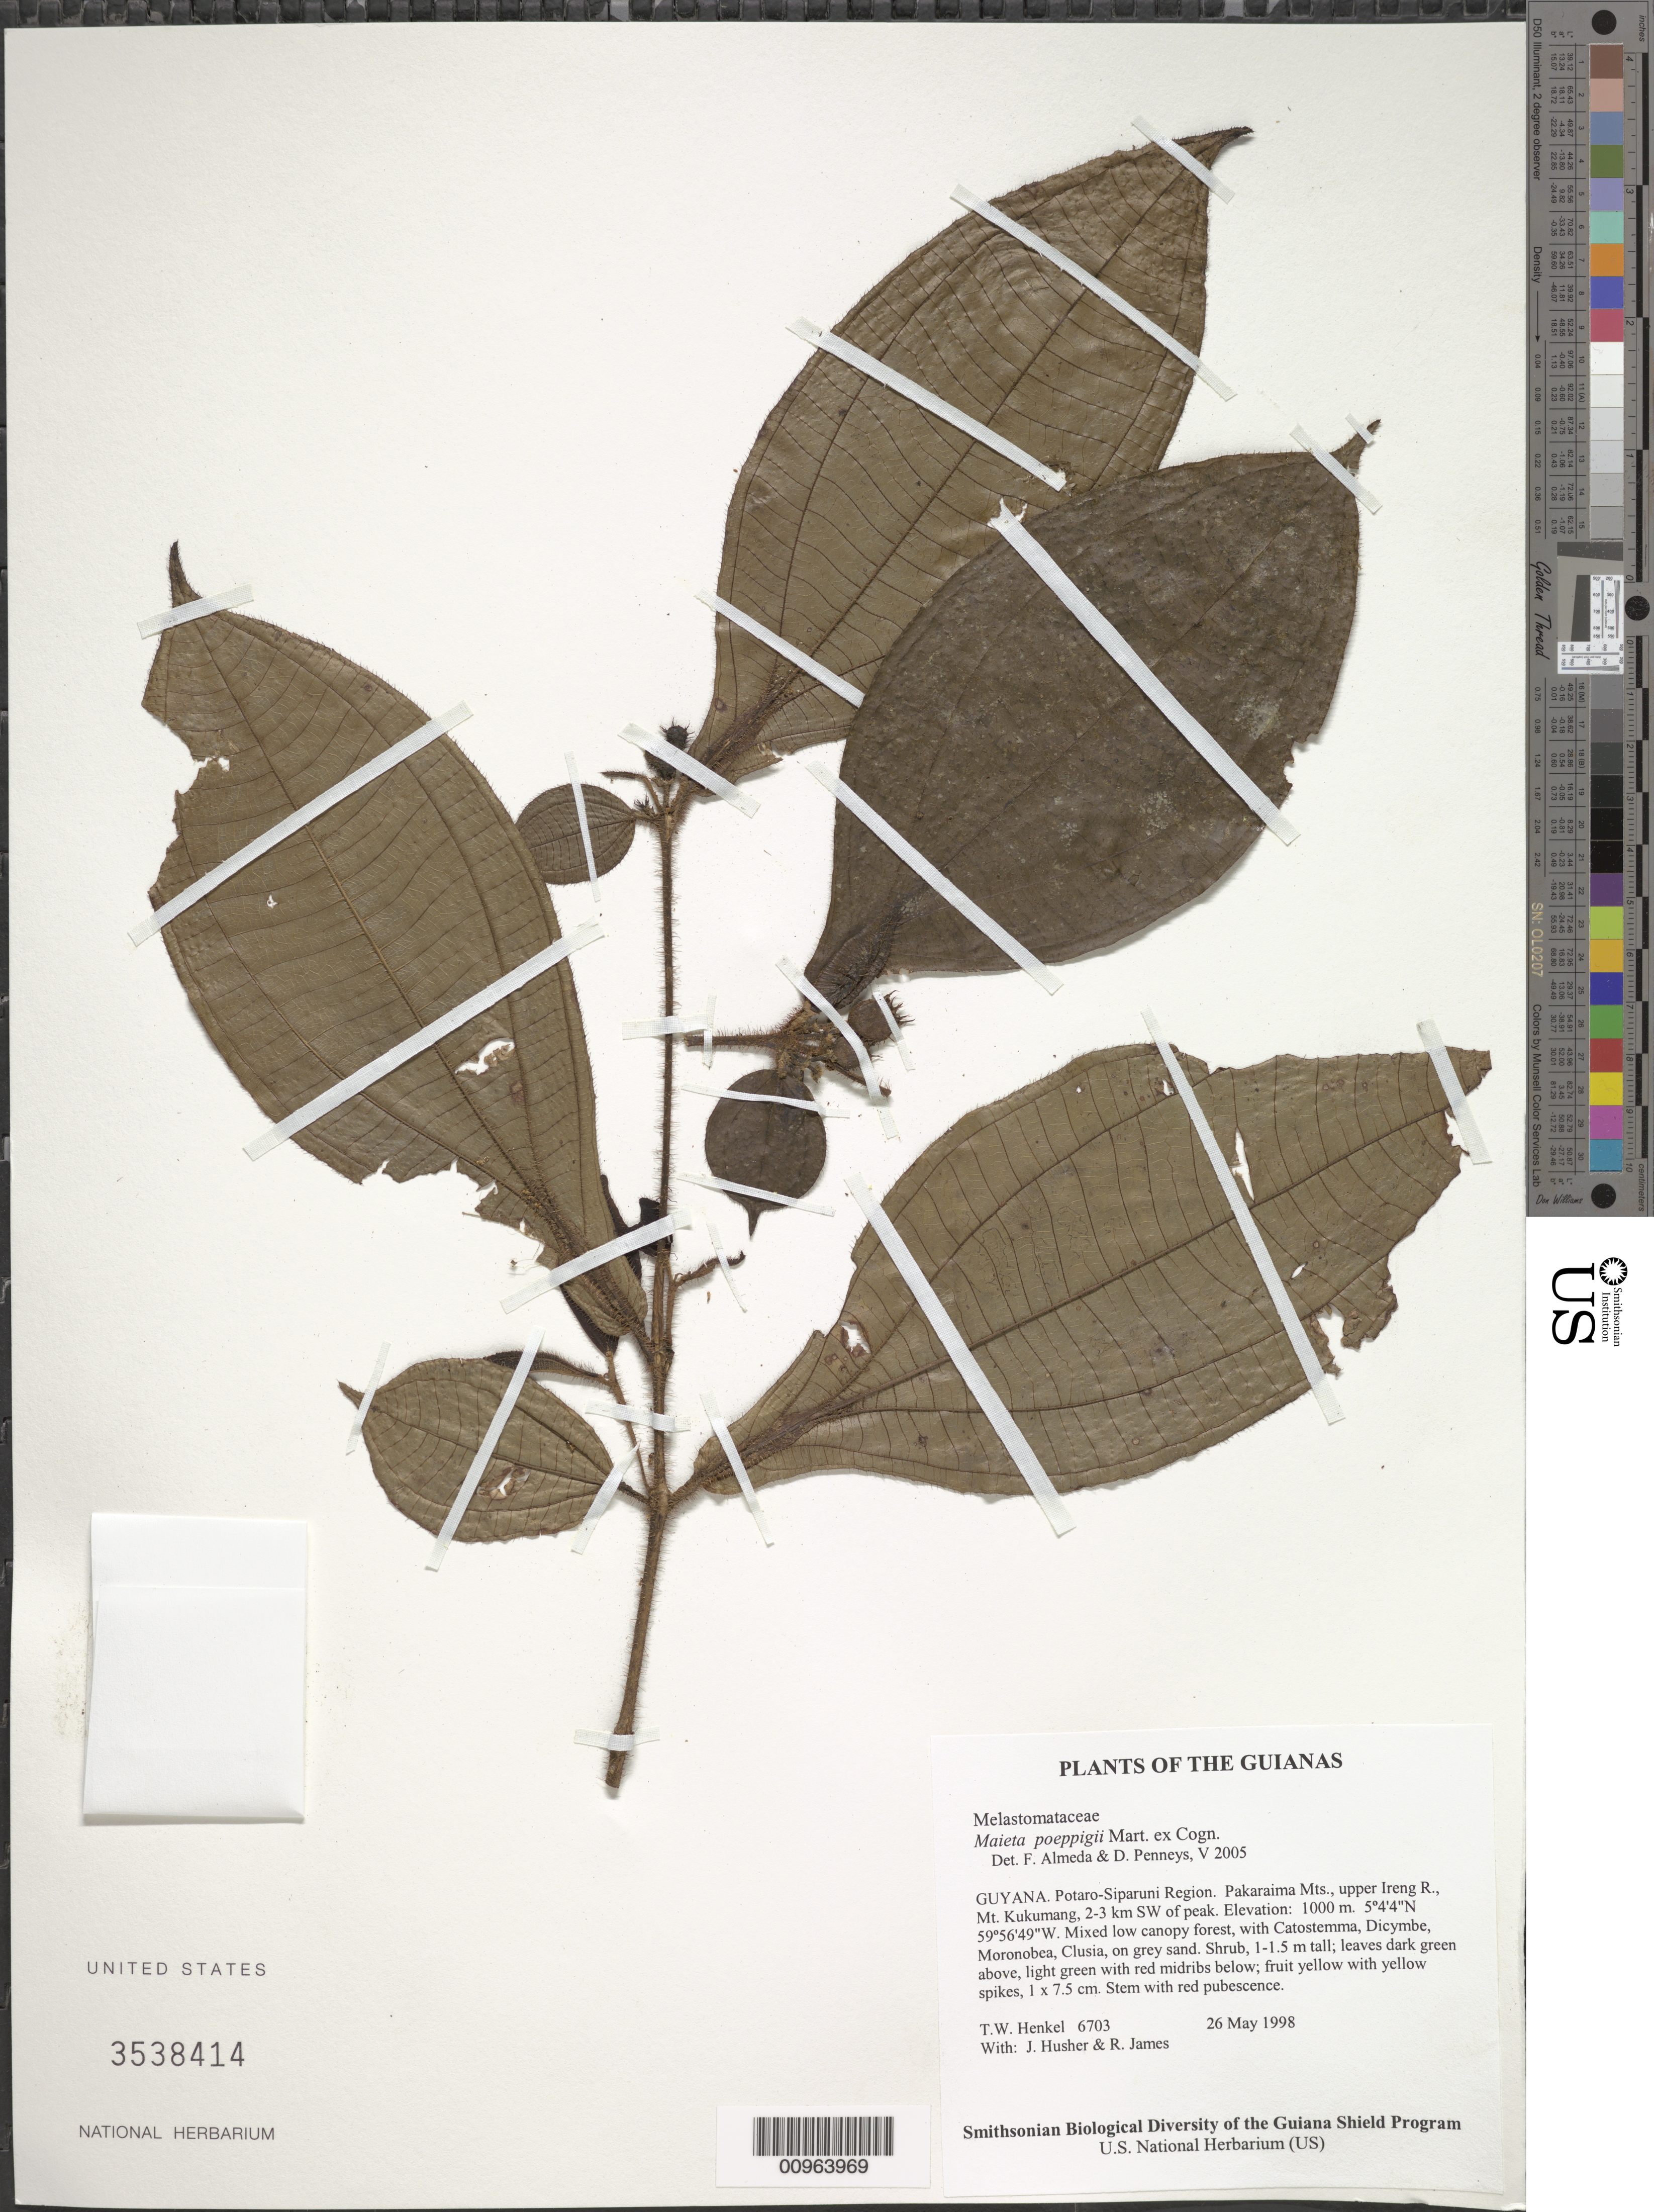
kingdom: Plantae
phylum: Tracheophyta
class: Magnoliopsida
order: Myrtales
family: Melastomataceae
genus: Maieta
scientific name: Maieta poeppigii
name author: Mart. ex Cogn.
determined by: Almeda, F.; Penneys, D. S.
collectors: T. Henkel, J. Husher & R. James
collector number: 6703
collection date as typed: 26 May 1998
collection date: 1998-05-26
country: Guyana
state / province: Potaro-Siparuni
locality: Pakaraima Mts., upper Ireng R., Mt. Kukumang, 2-3 km SW of peak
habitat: Mixed low canopy forest, with Catostemma, Dicymbe, Moronobea, Clusia, on grey sand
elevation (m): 1000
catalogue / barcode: US 3538414